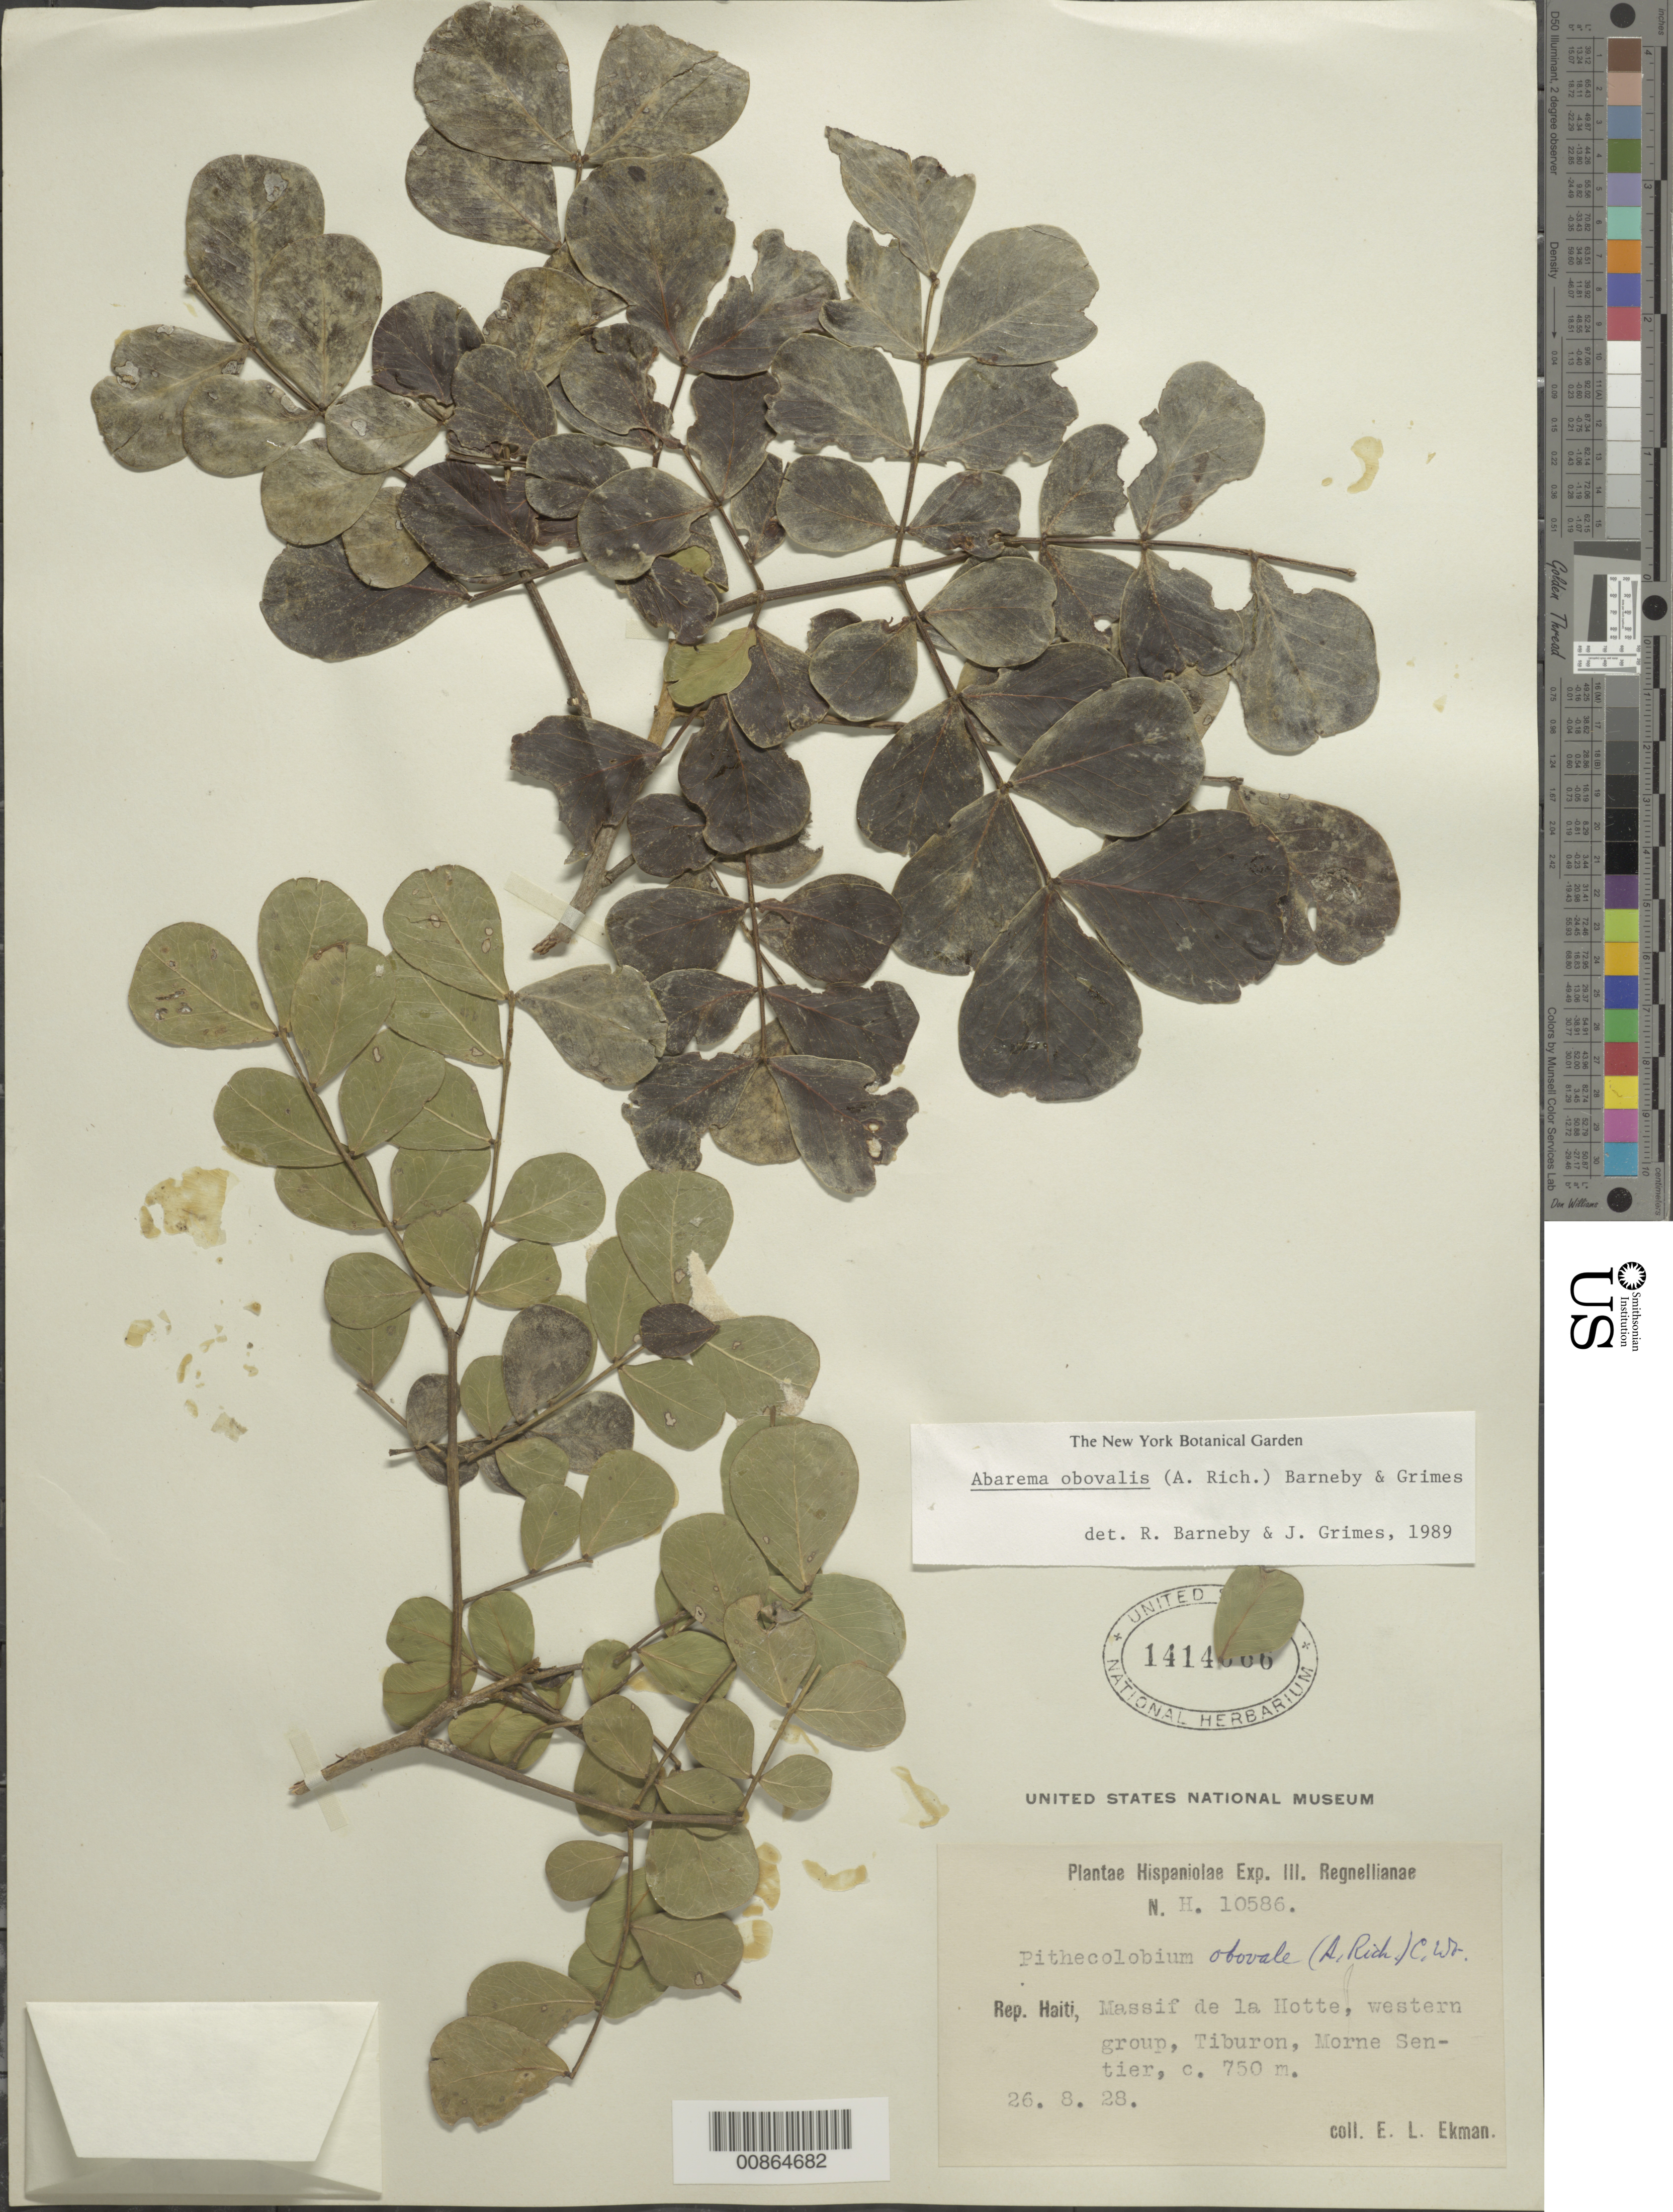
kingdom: Plantae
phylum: Tracheophyta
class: Magnoliopsida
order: Fabales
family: Fabaceae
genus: Jupunba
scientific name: Jupunba obovalis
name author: (A. Rich.) Britton & Rose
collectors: E. L. Ekman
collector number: H 10586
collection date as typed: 26 Aug 1928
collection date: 1928-08-26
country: Haiti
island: Hispaniola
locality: Massif de la Hotte, western group, Tiburon, Morne Sentier.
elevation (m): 750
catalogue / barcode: US 1414066